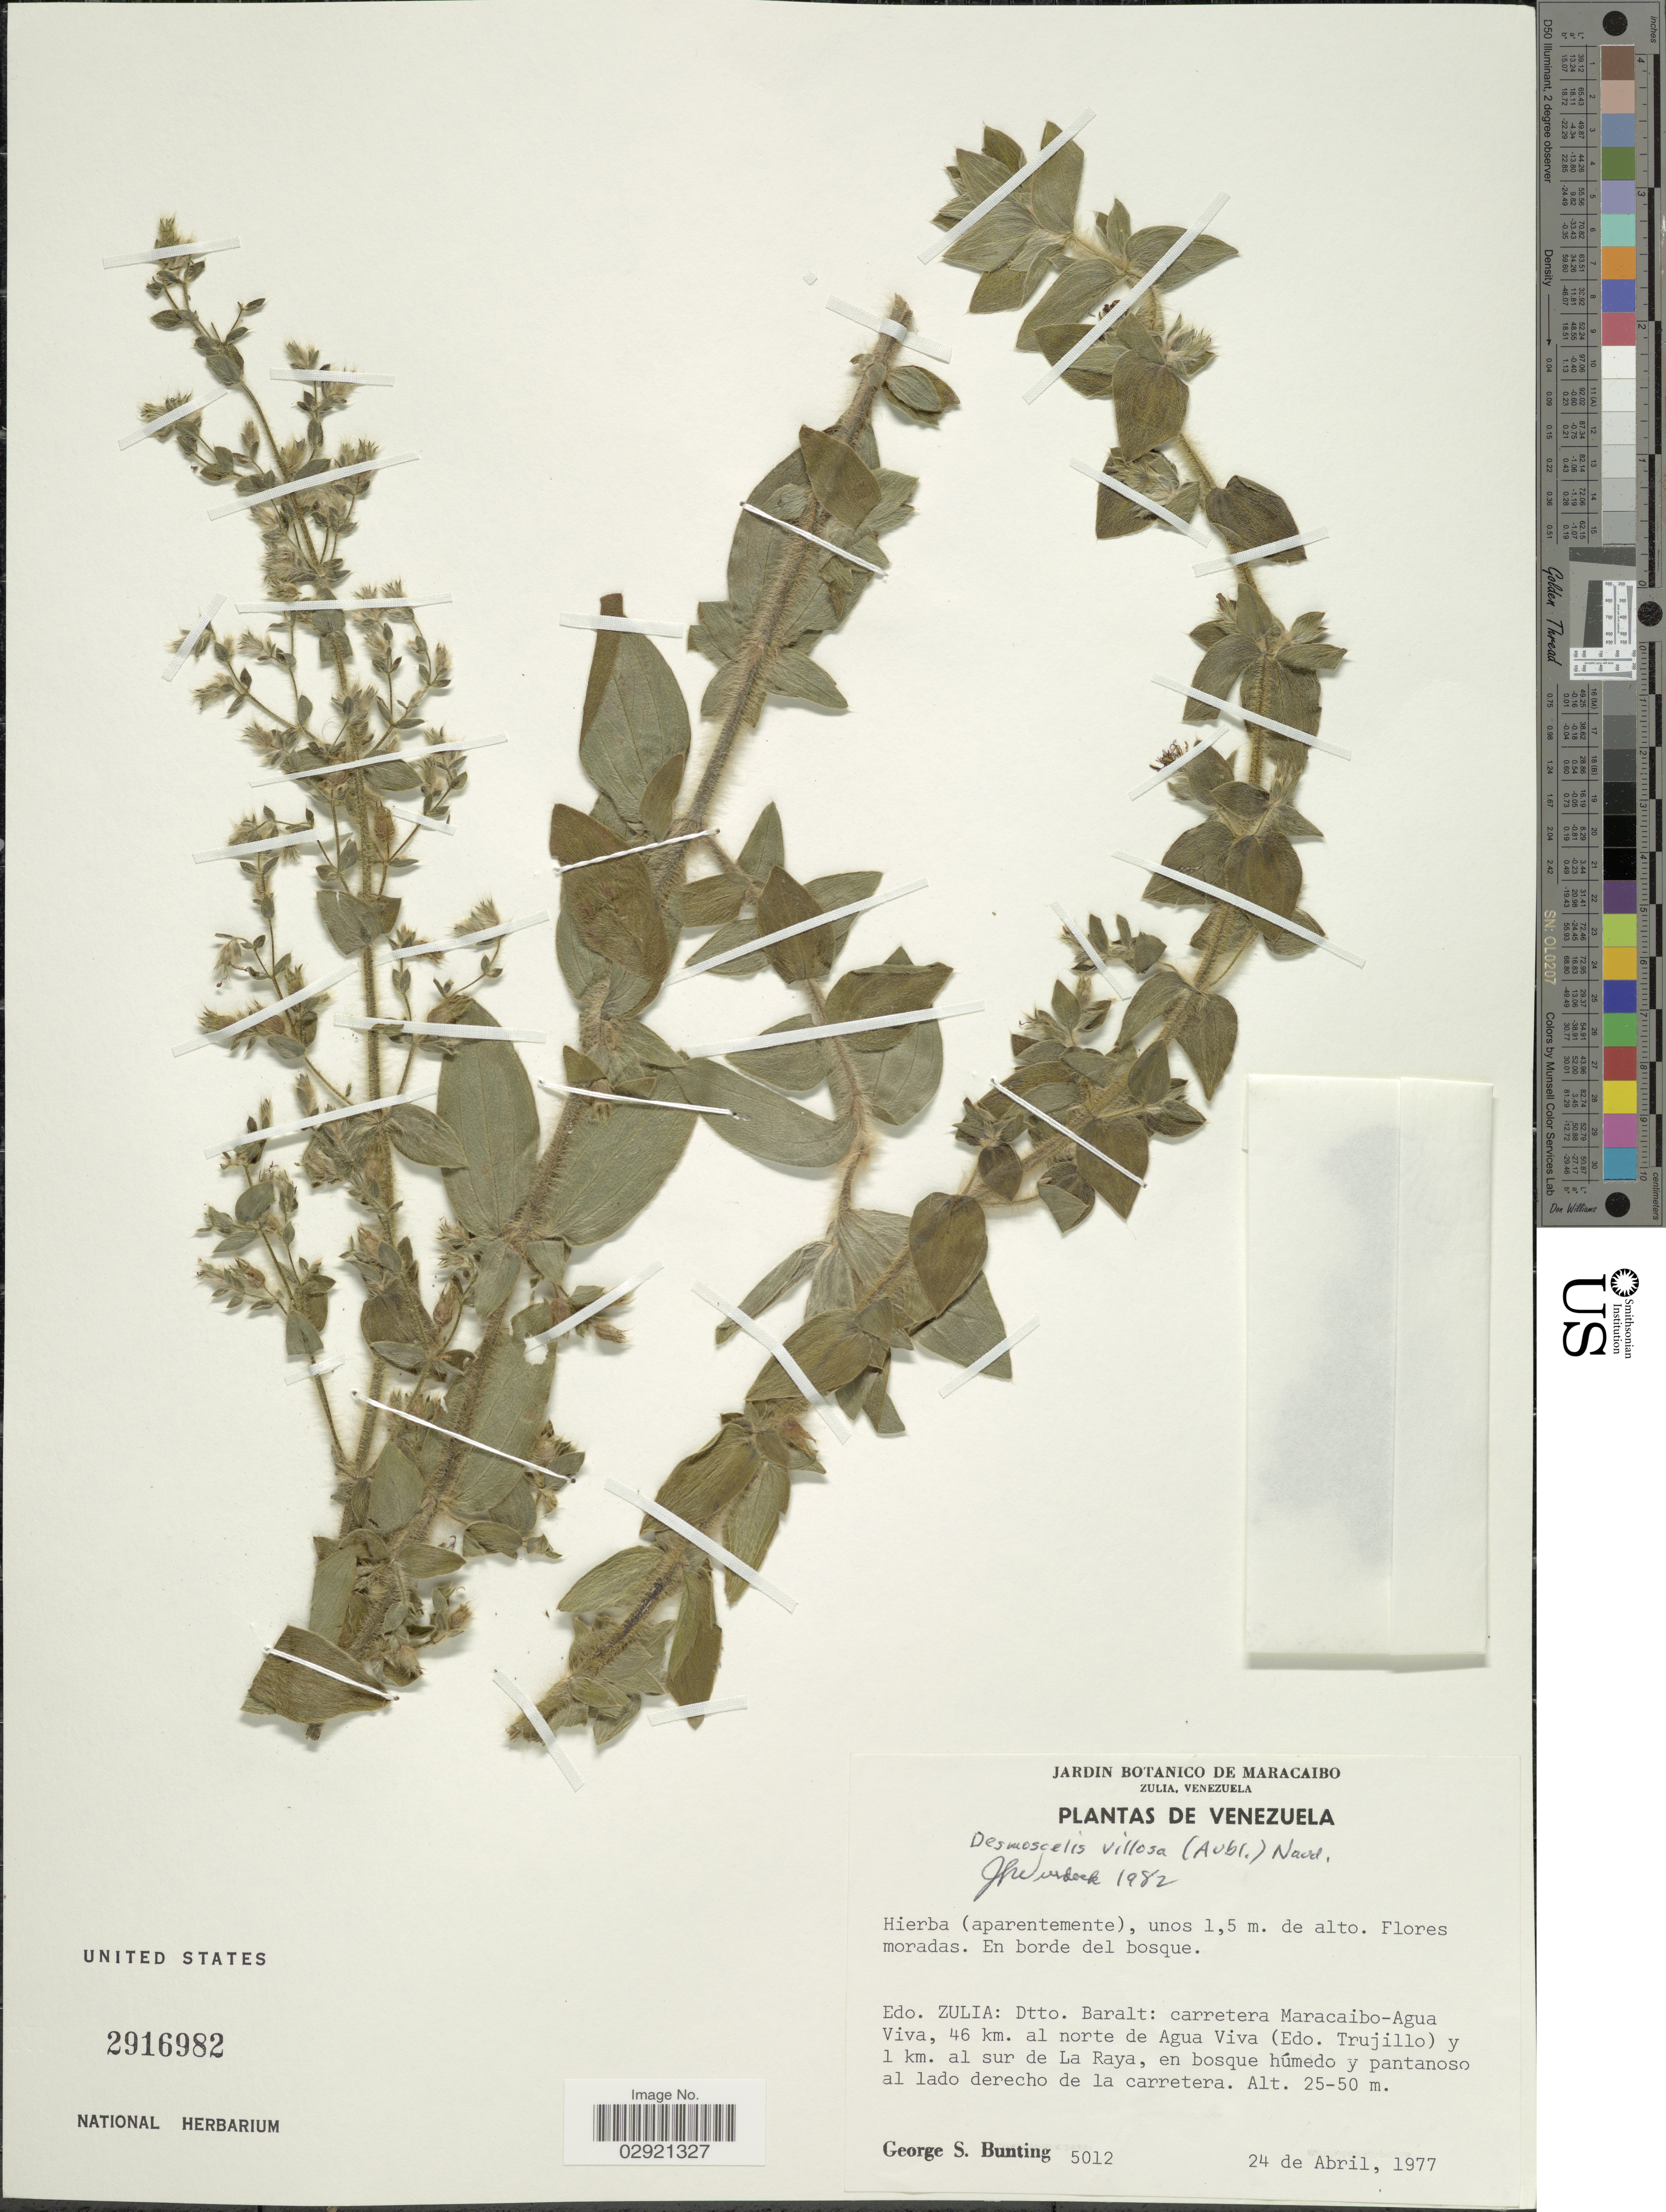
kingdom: Plantae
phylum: Tracheophyta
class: Magnoliopsida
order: Myrtales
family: Melastomataceae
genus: Desmoscelis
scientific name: Desmoscelis villosa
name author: (Aubl.) Naudin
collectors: G. S. Bunting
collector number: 5012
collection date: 1977-04-24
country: Venezuela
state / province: Zulia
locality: Dtto. Baralt: carretera Maracaibo-Agua Viva, 46 km. al norte de Agua Viva (Edo. Trujillo) y 1 km. al sur de La Raya.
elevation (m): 25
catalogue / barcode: US 2916982